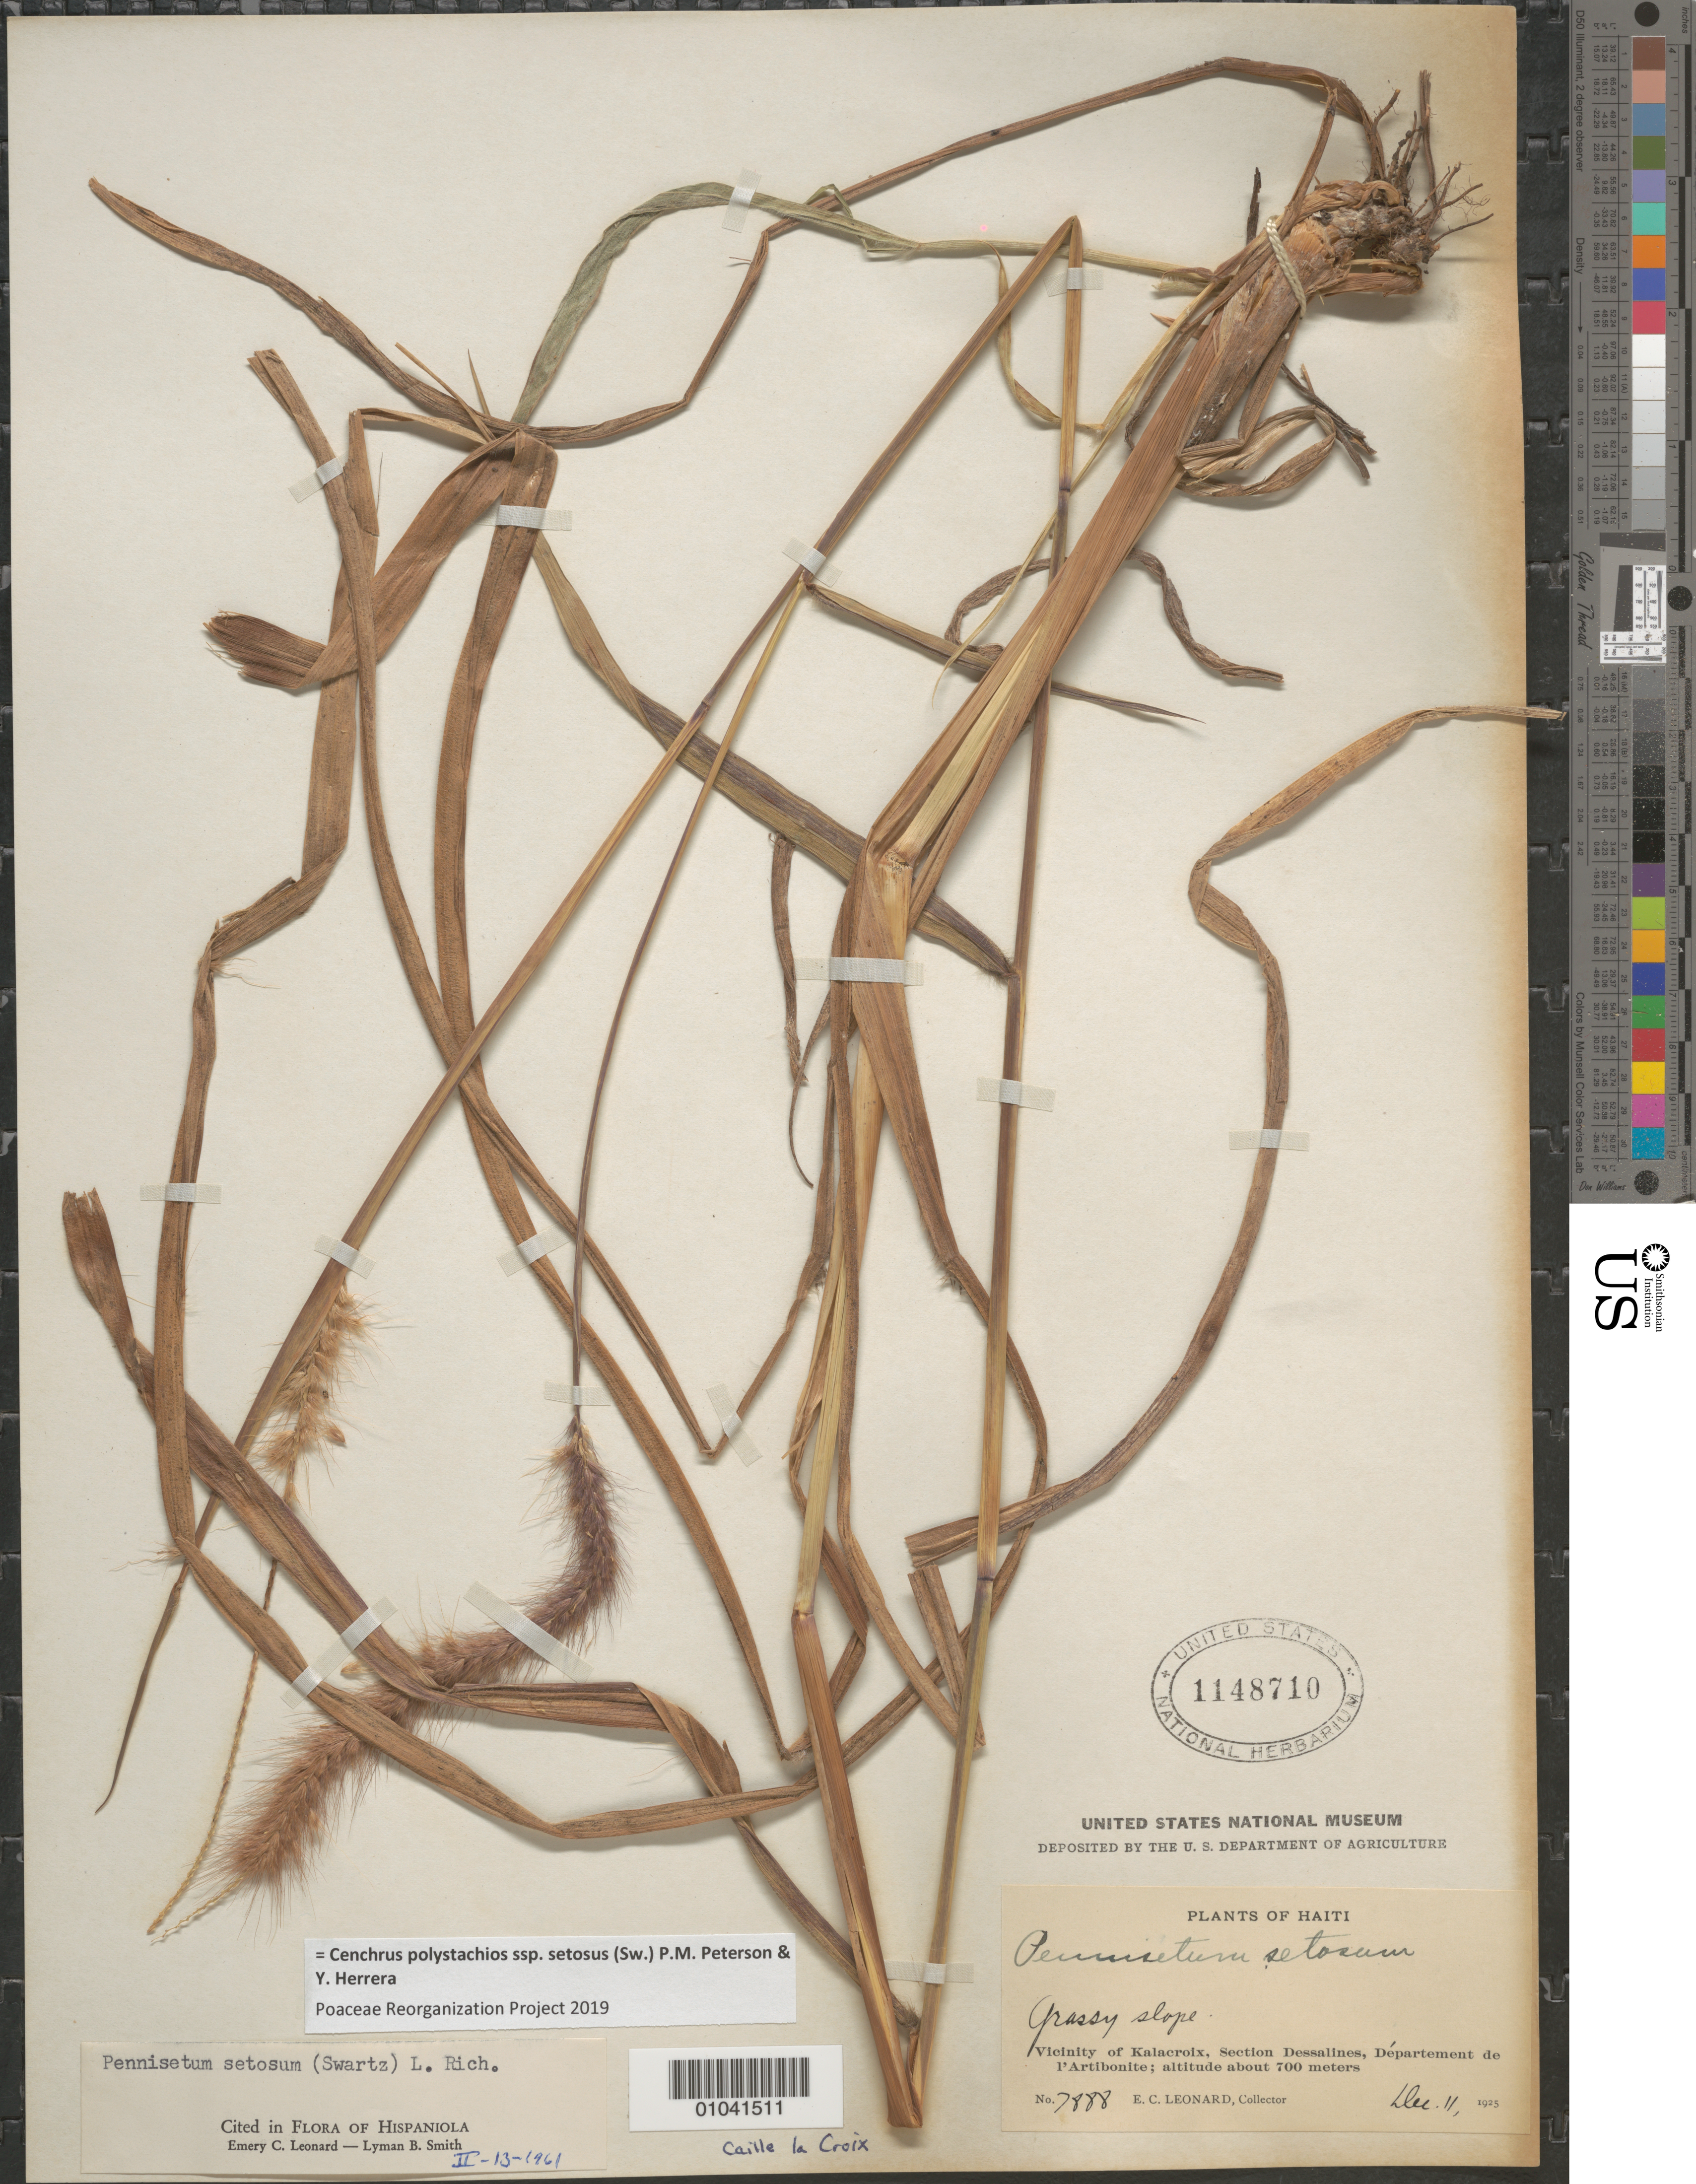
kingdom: Plantae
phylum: Tracheophyta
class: Liliopsida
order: Poales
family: Poaceae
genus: Cenchrus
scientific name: Cenchrus polystachios subsp. setosus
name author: (Sw.) P.M. Peterson & Y. Herrera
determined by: Poaceae Reorganization Project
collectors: E. C. Leonard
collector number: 7888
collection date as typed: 11 Dec 1925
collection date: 1925-12-11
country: Haiti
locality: Vicinity of Kalacroix, Section Dessalines, Departement de l'Artibonite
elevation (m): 700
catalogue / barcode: US 1148710